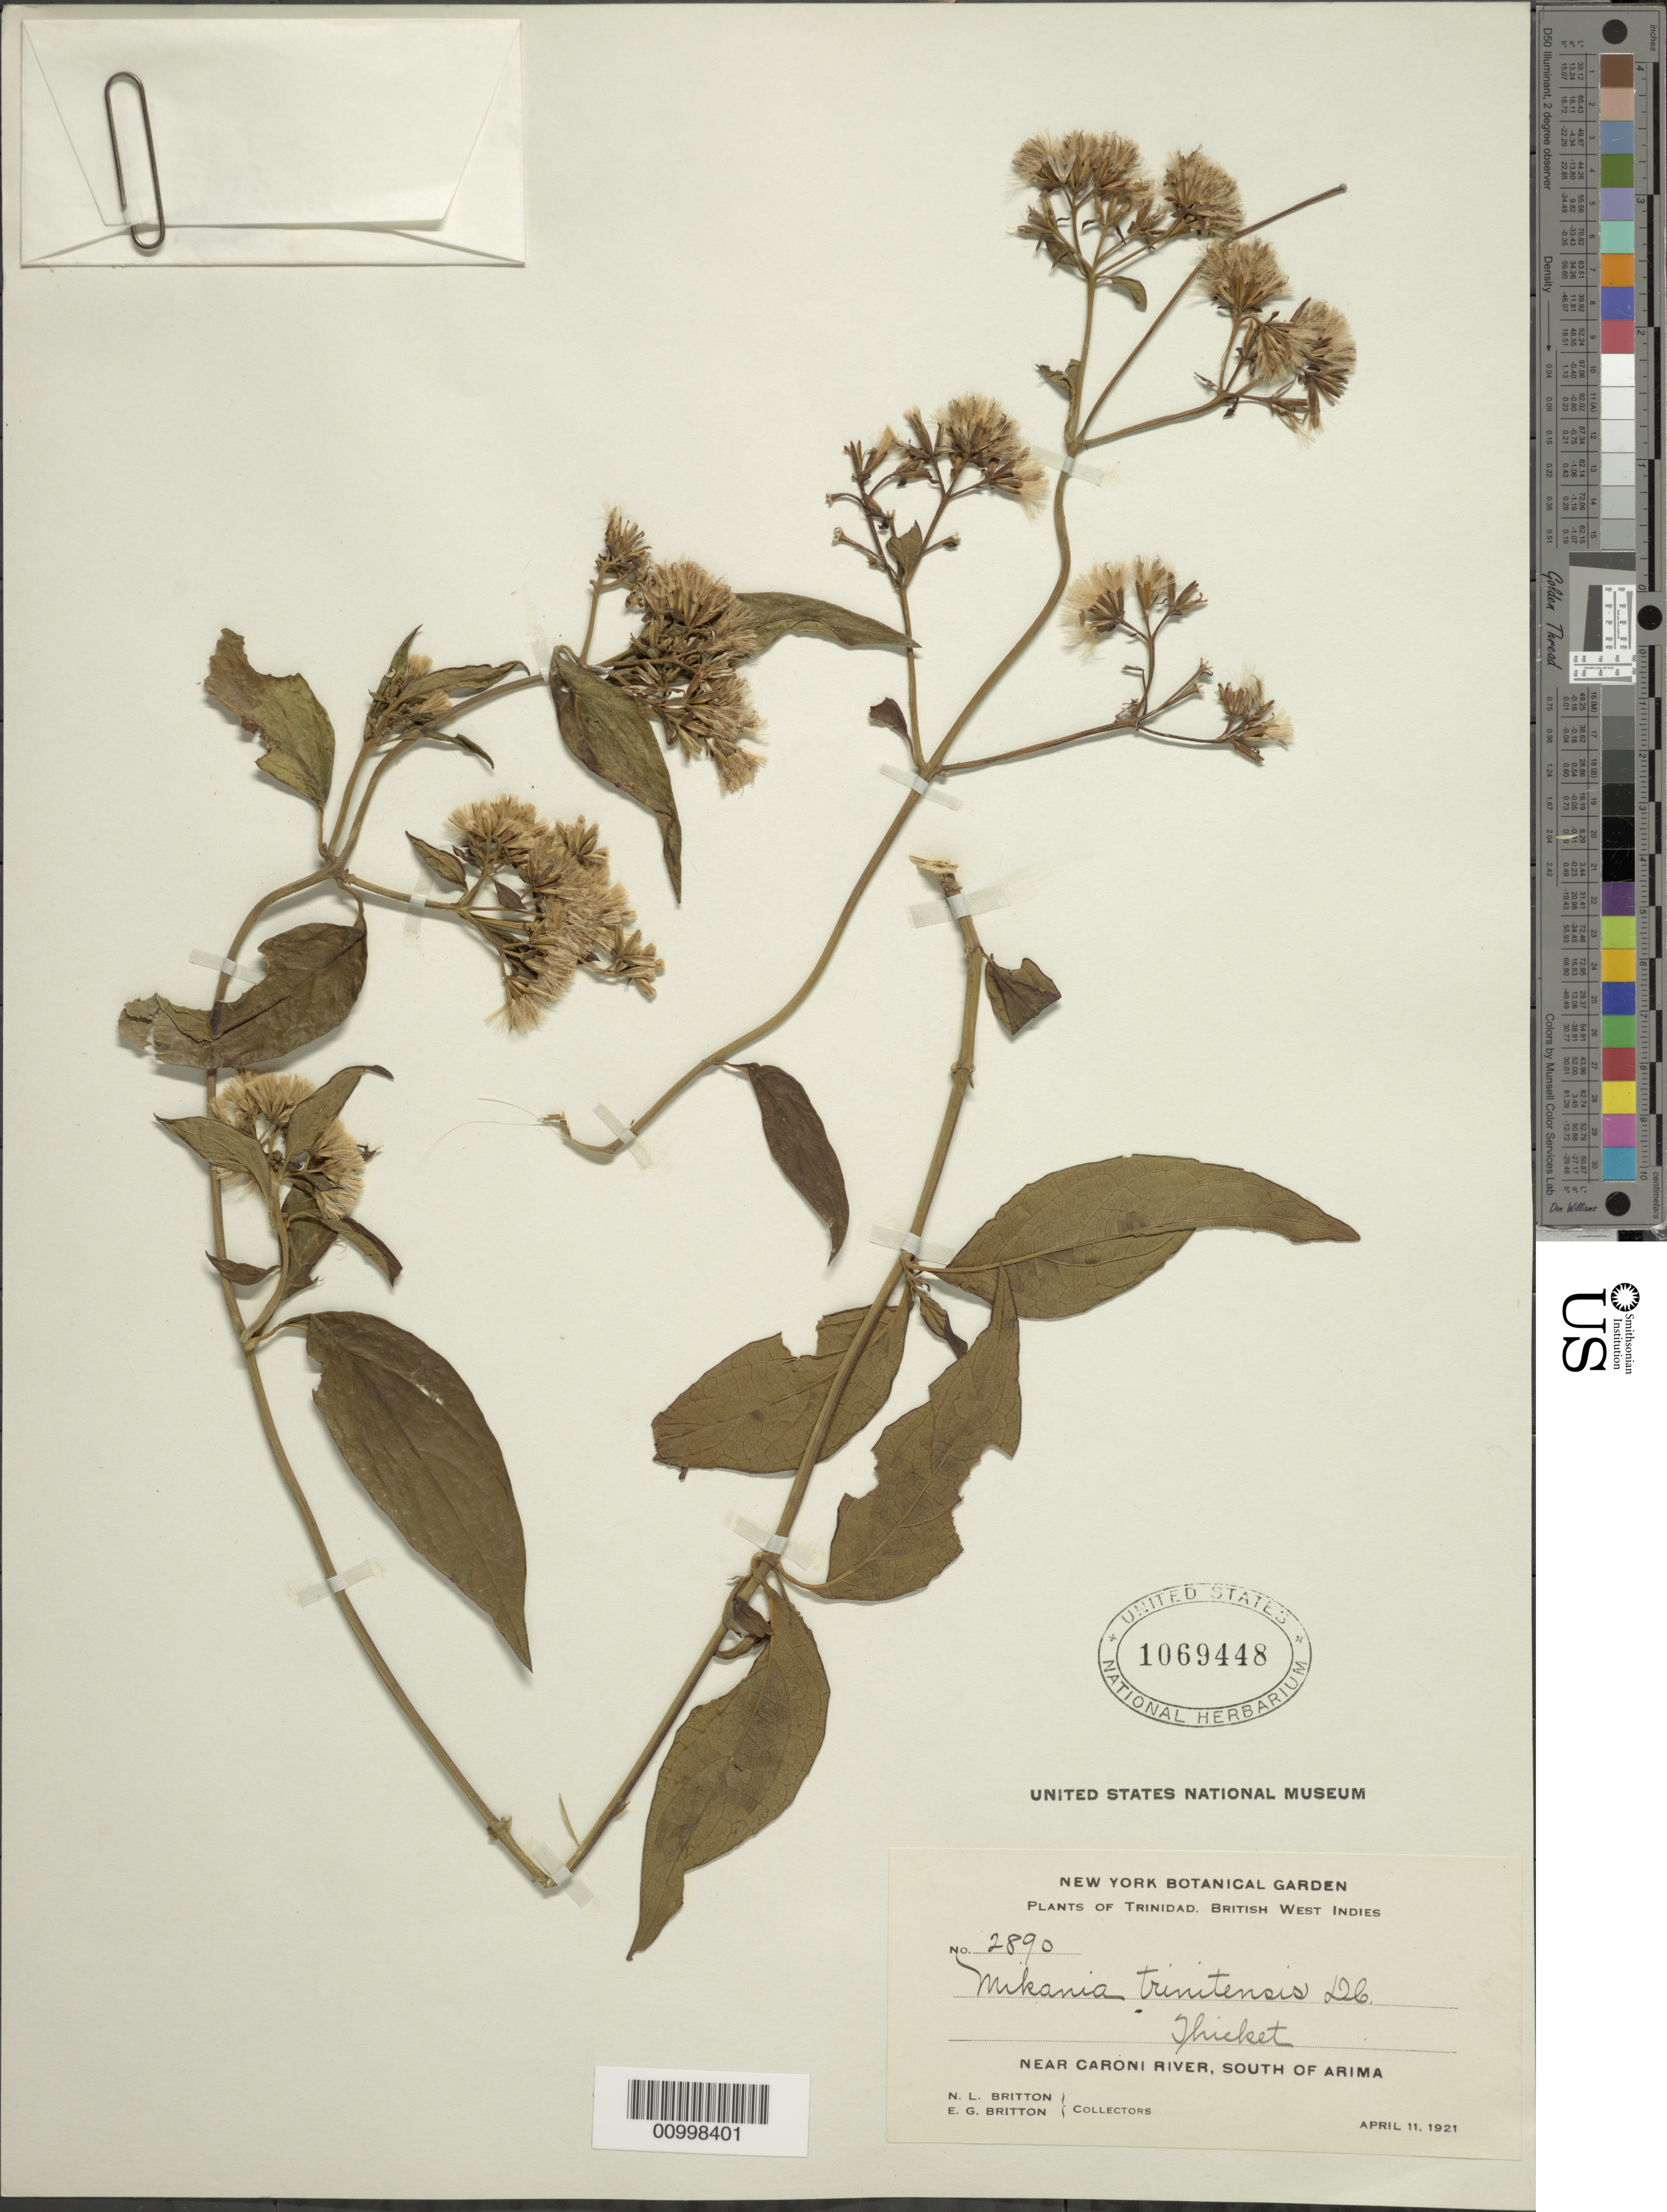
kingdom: Plantae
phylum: Tracheophyta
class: Magnoliopsida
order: Asterales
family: Asteraceae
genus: Mikania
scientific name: Mikania trinitaria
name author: DC.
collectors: N. Britton & E. G. Britton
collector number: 2890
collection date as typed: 11 Apr 1921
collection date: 1921-04-11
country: Trinidad and Tobago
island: Trinidad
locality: Near Caroni River, south of Arima. Thicket.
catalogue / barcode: US 1069448